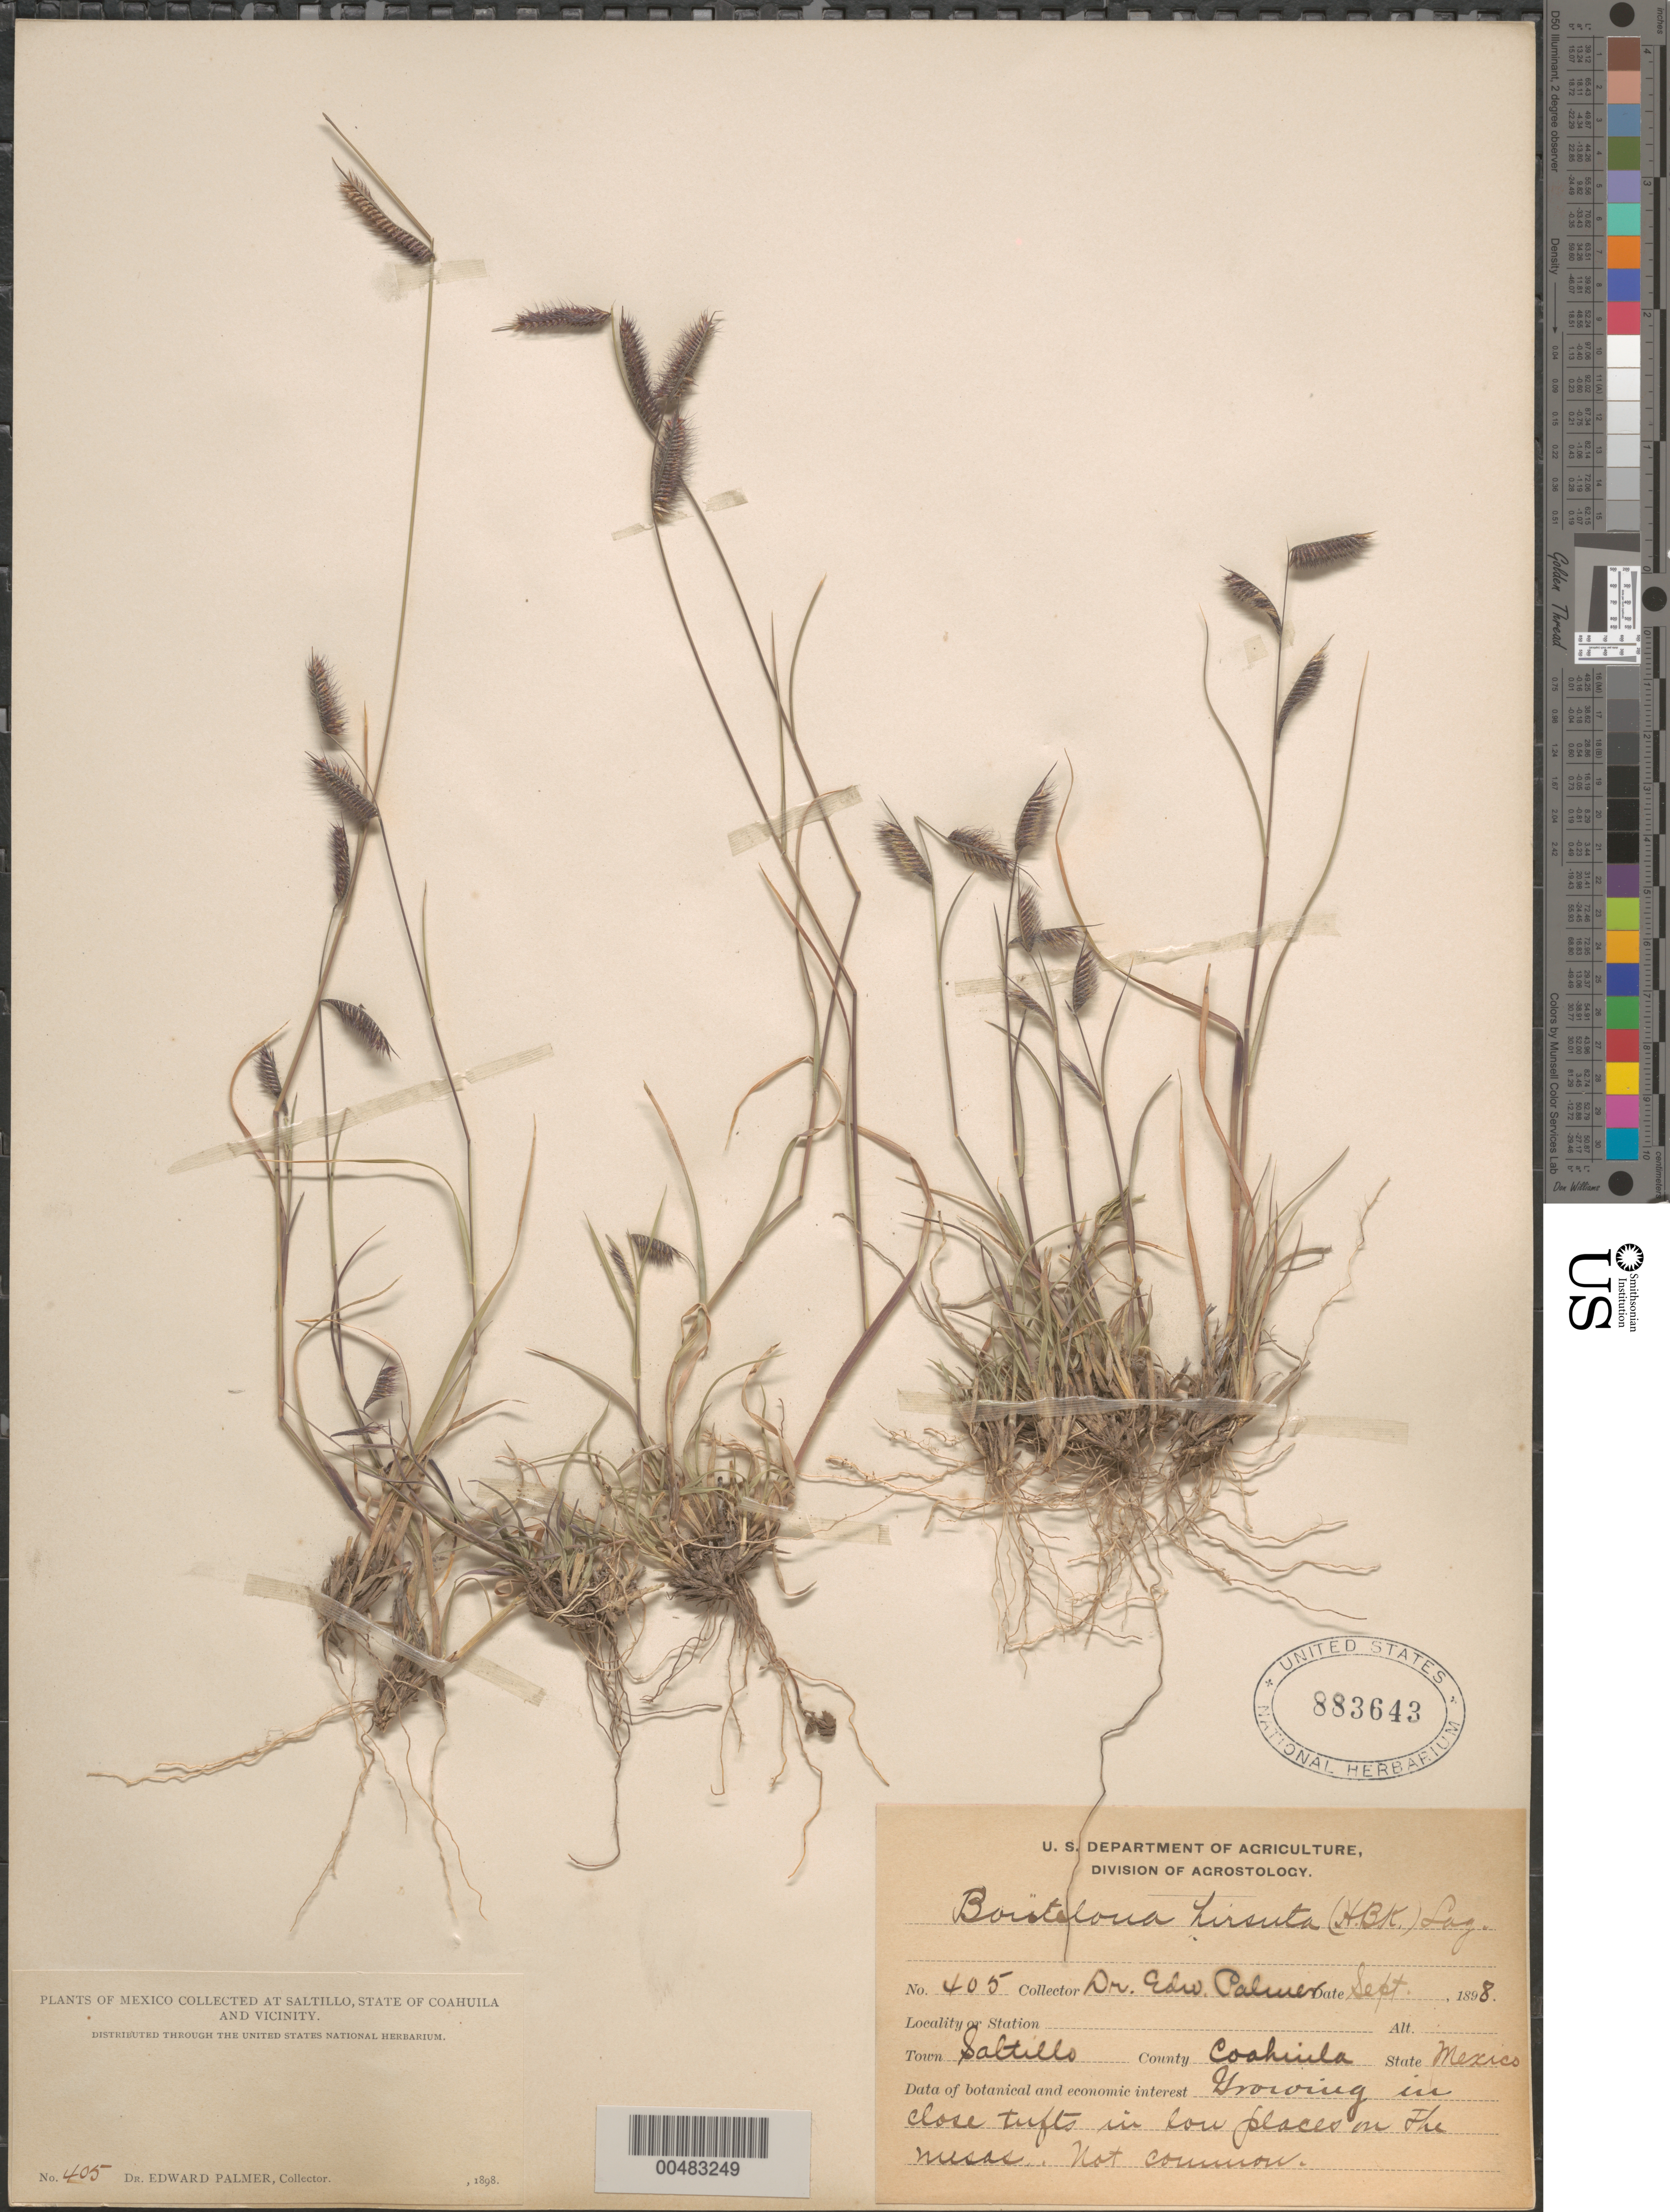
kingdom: Plantae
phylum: Tracheophyta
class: Liliopsida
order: Poales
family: Poaceae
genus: Bouteloua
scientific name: Bouteloua hirsuta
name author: Lag.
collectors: E. Palmer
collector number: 405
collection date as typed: Sep 1898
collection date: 1898-09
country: Mexico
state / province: Coahuila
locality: Saltillo, state of Coahuila and vicinity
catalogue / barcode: US 883643